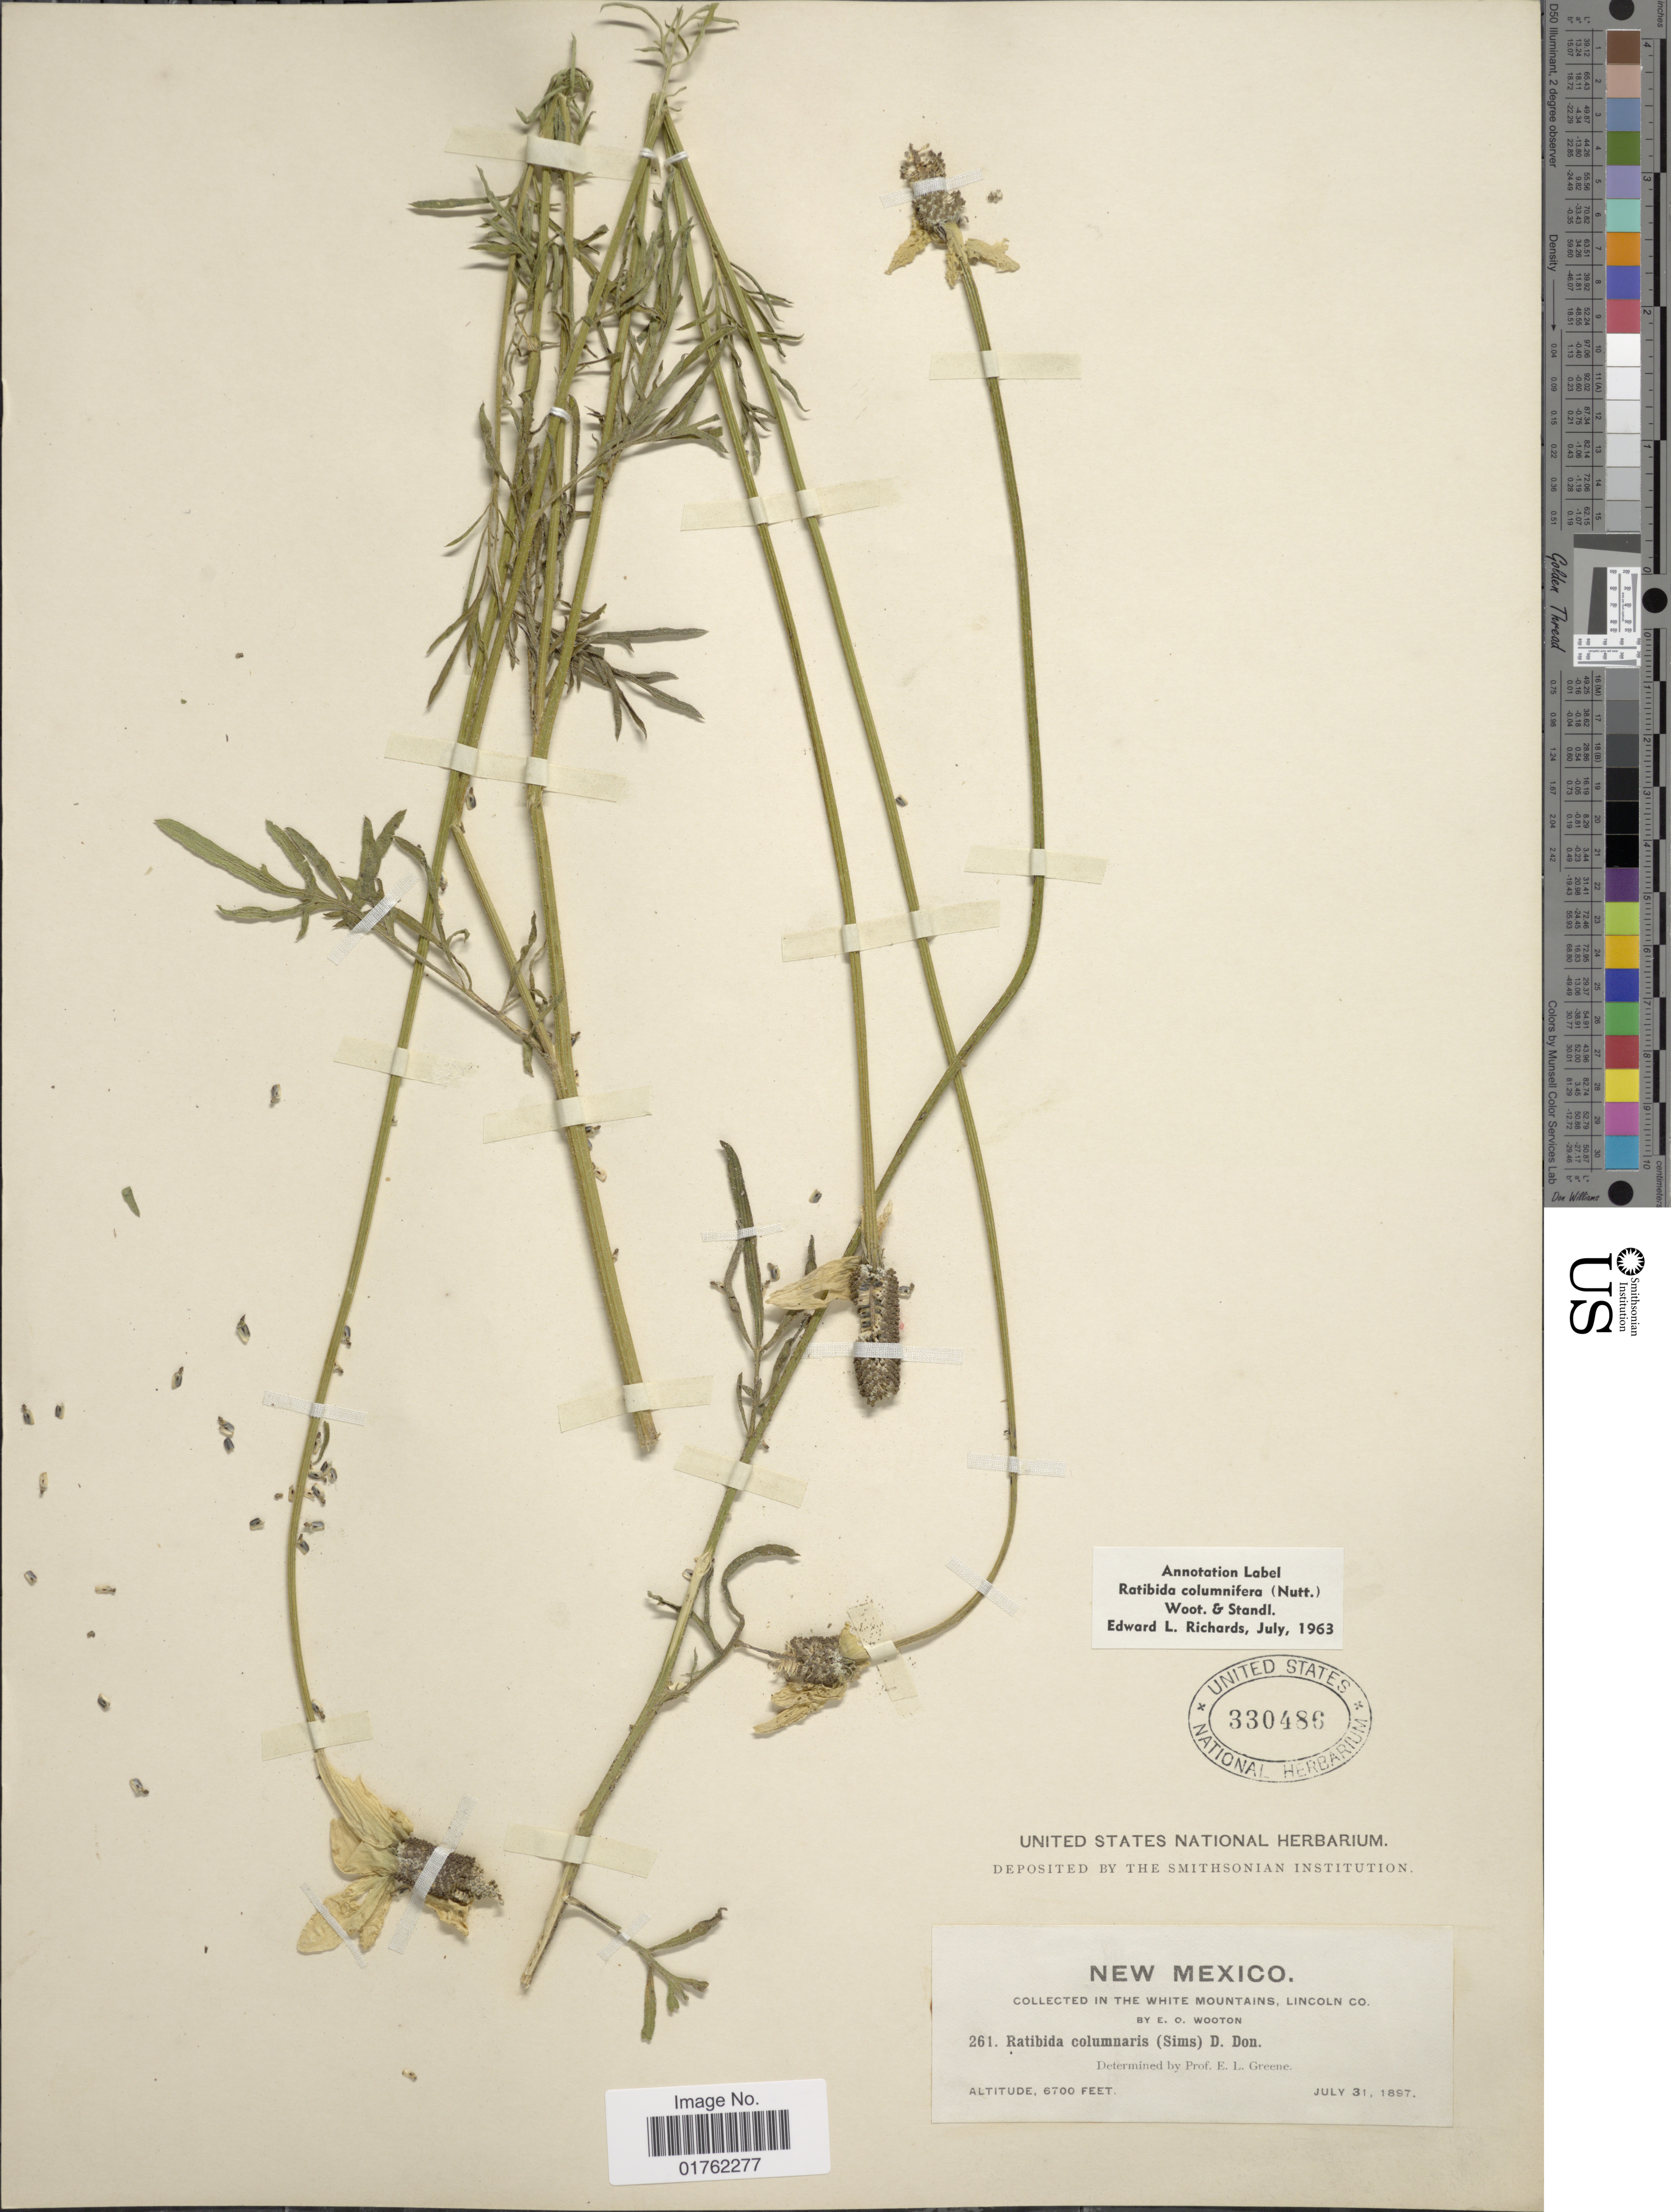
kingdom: Plantae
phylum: Tracheophyta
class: Magnoliopsida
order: Asterales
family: Asteraceae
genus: Ratibida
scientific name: Ratibida columnaris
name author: (Pursh) D. Don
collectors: E. O. Wooton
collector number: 261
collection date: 1897-07-31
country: United States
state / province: New Mexico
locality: In the White Mountains, Lincoln Co.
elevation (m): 2042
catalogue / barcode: US 330486